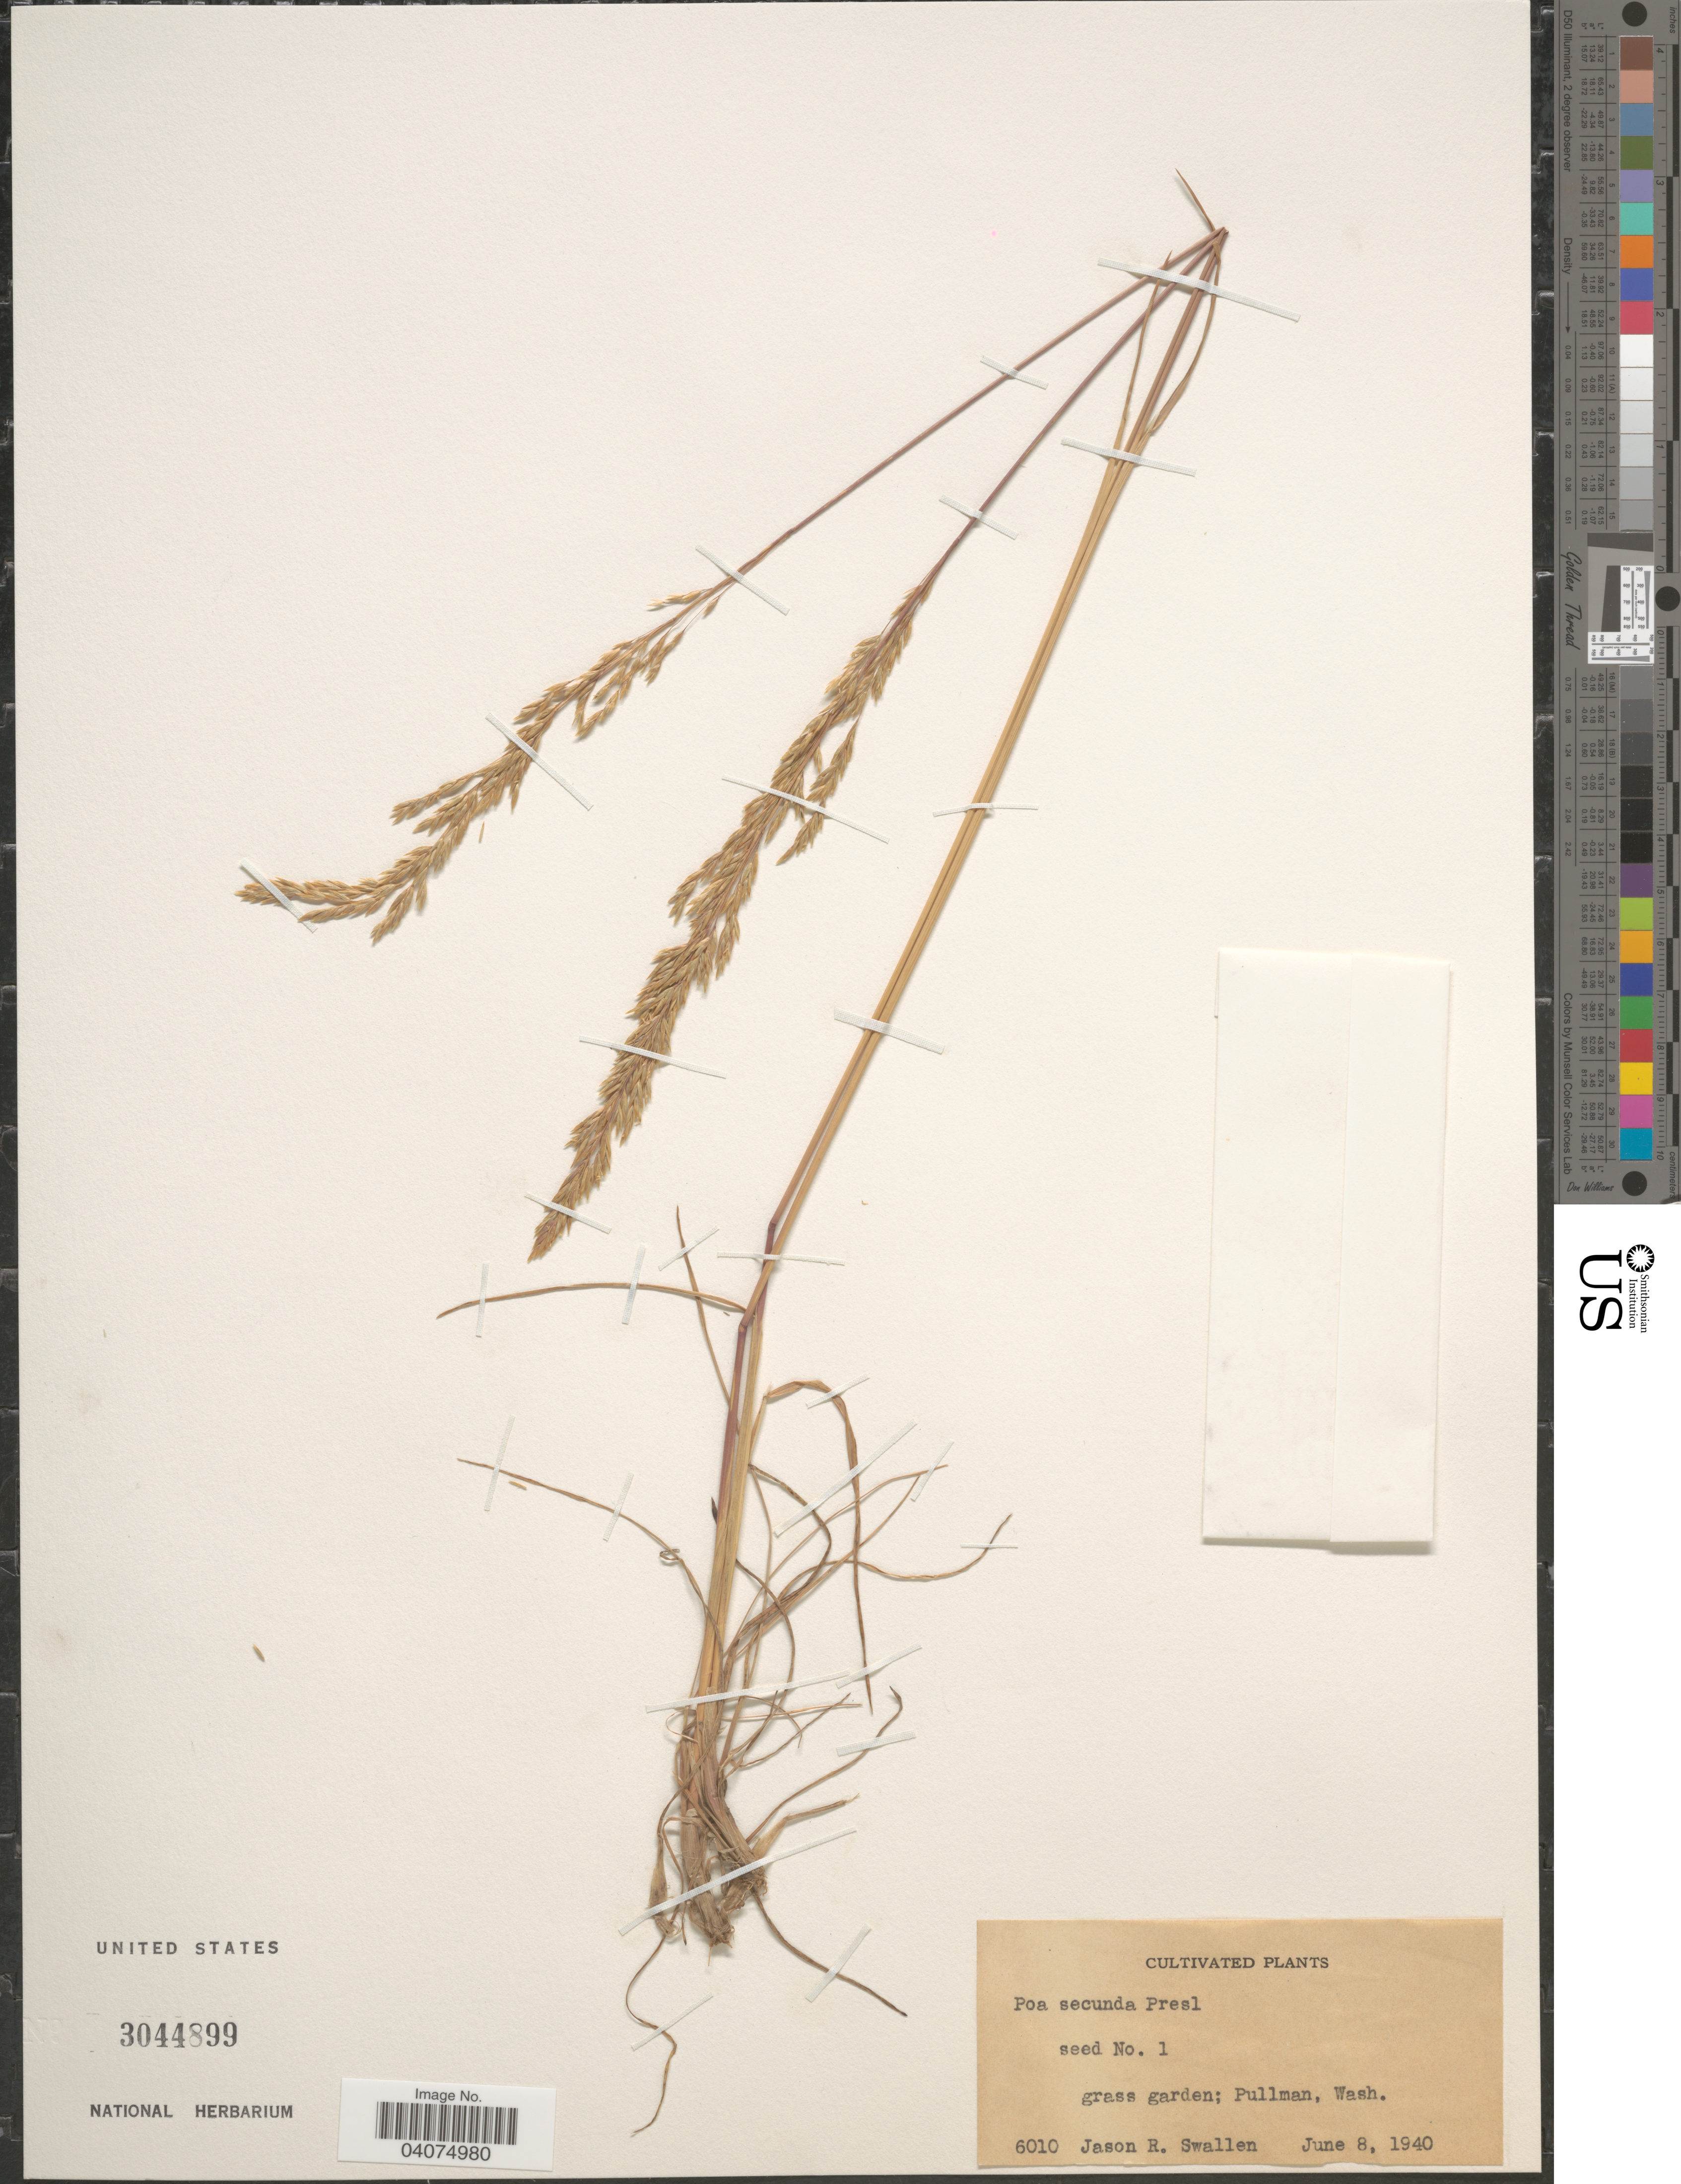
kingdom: Plantae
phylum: Tracheophyta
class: Liliopsida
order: Poales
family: Poaceae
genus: Poa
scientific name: Poa secunda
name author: J. Presl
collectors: J. R. Swallen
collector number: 6010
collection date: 1940-06-08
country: United States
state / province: Washington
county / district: Whitman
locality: Grass garden; Pullman.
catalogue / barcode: US 3044899